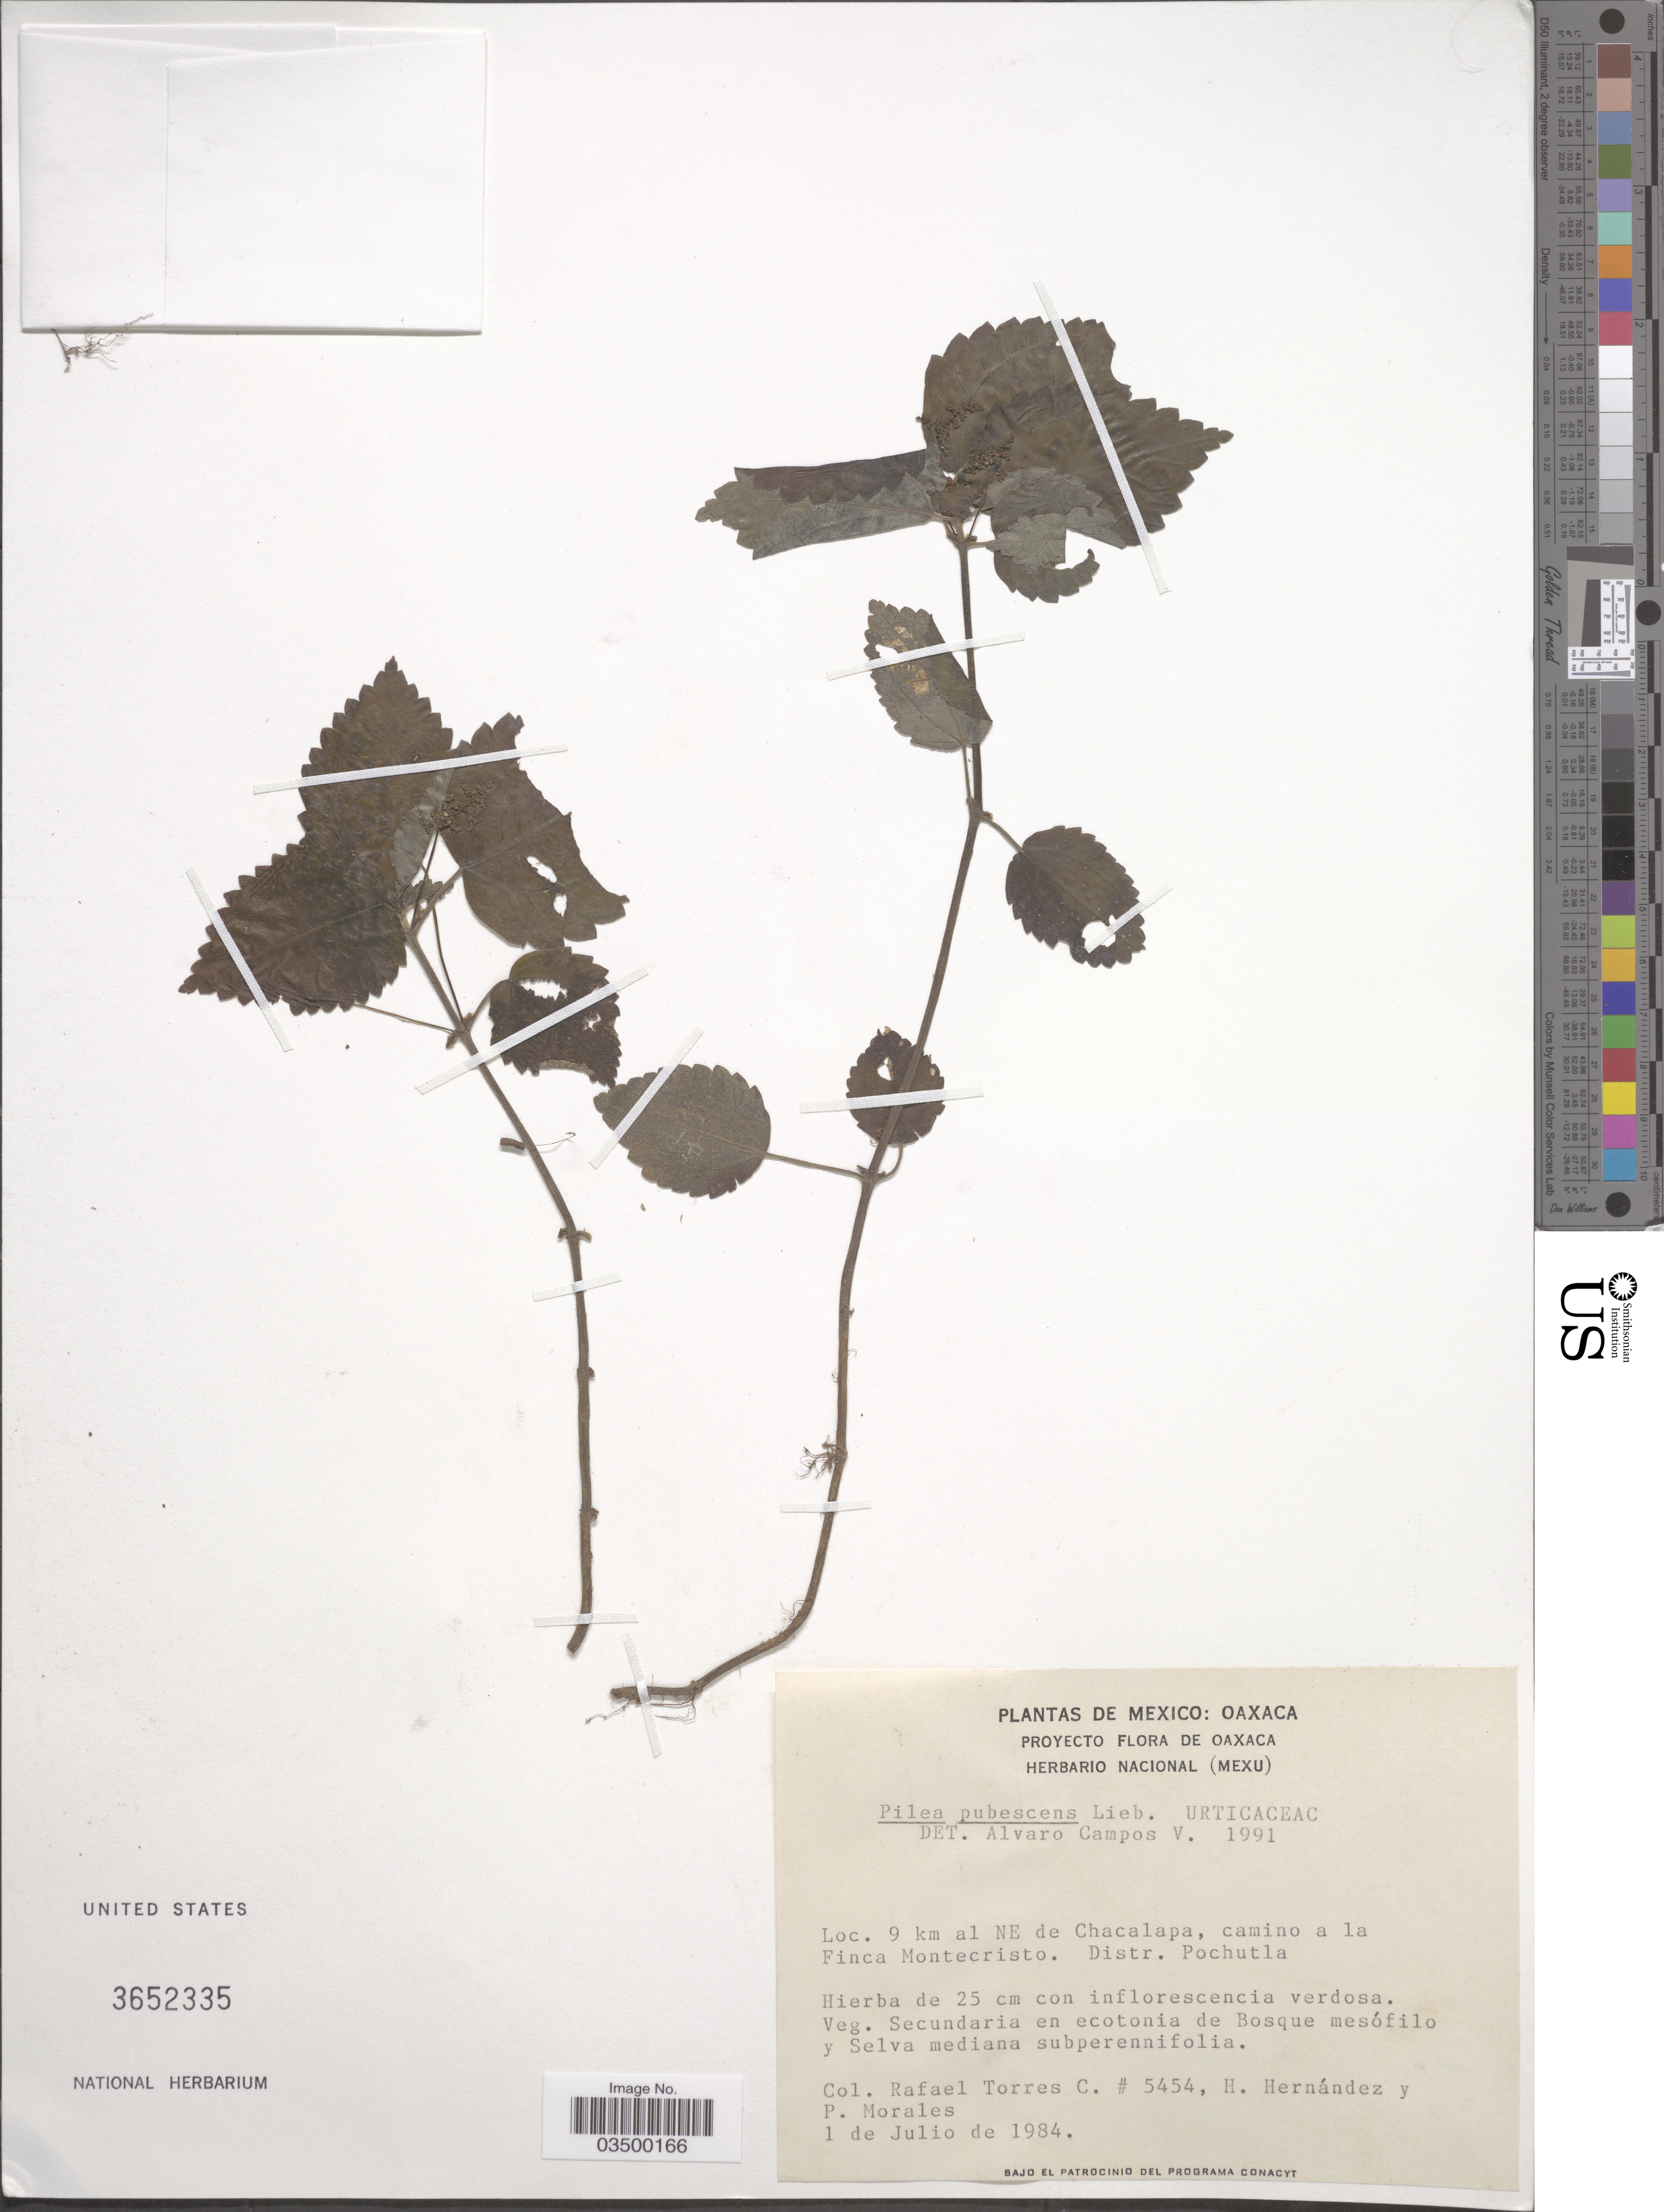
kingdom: Plantae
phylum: Tracheophyta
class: Magnoliopsida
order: Rosales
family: Urticaceae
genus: Pilea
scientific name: Pilea pubescens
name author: Liebm.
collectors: R. Torres C., Hernández, H. & P. Morales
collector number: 5454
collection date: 1984-07-01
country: Mexico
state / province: Oaxaca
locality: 9 km al NE de Chacalapa, camino a la Finca Montecristo. Distr. Pochutla.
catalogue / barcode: US 3652335